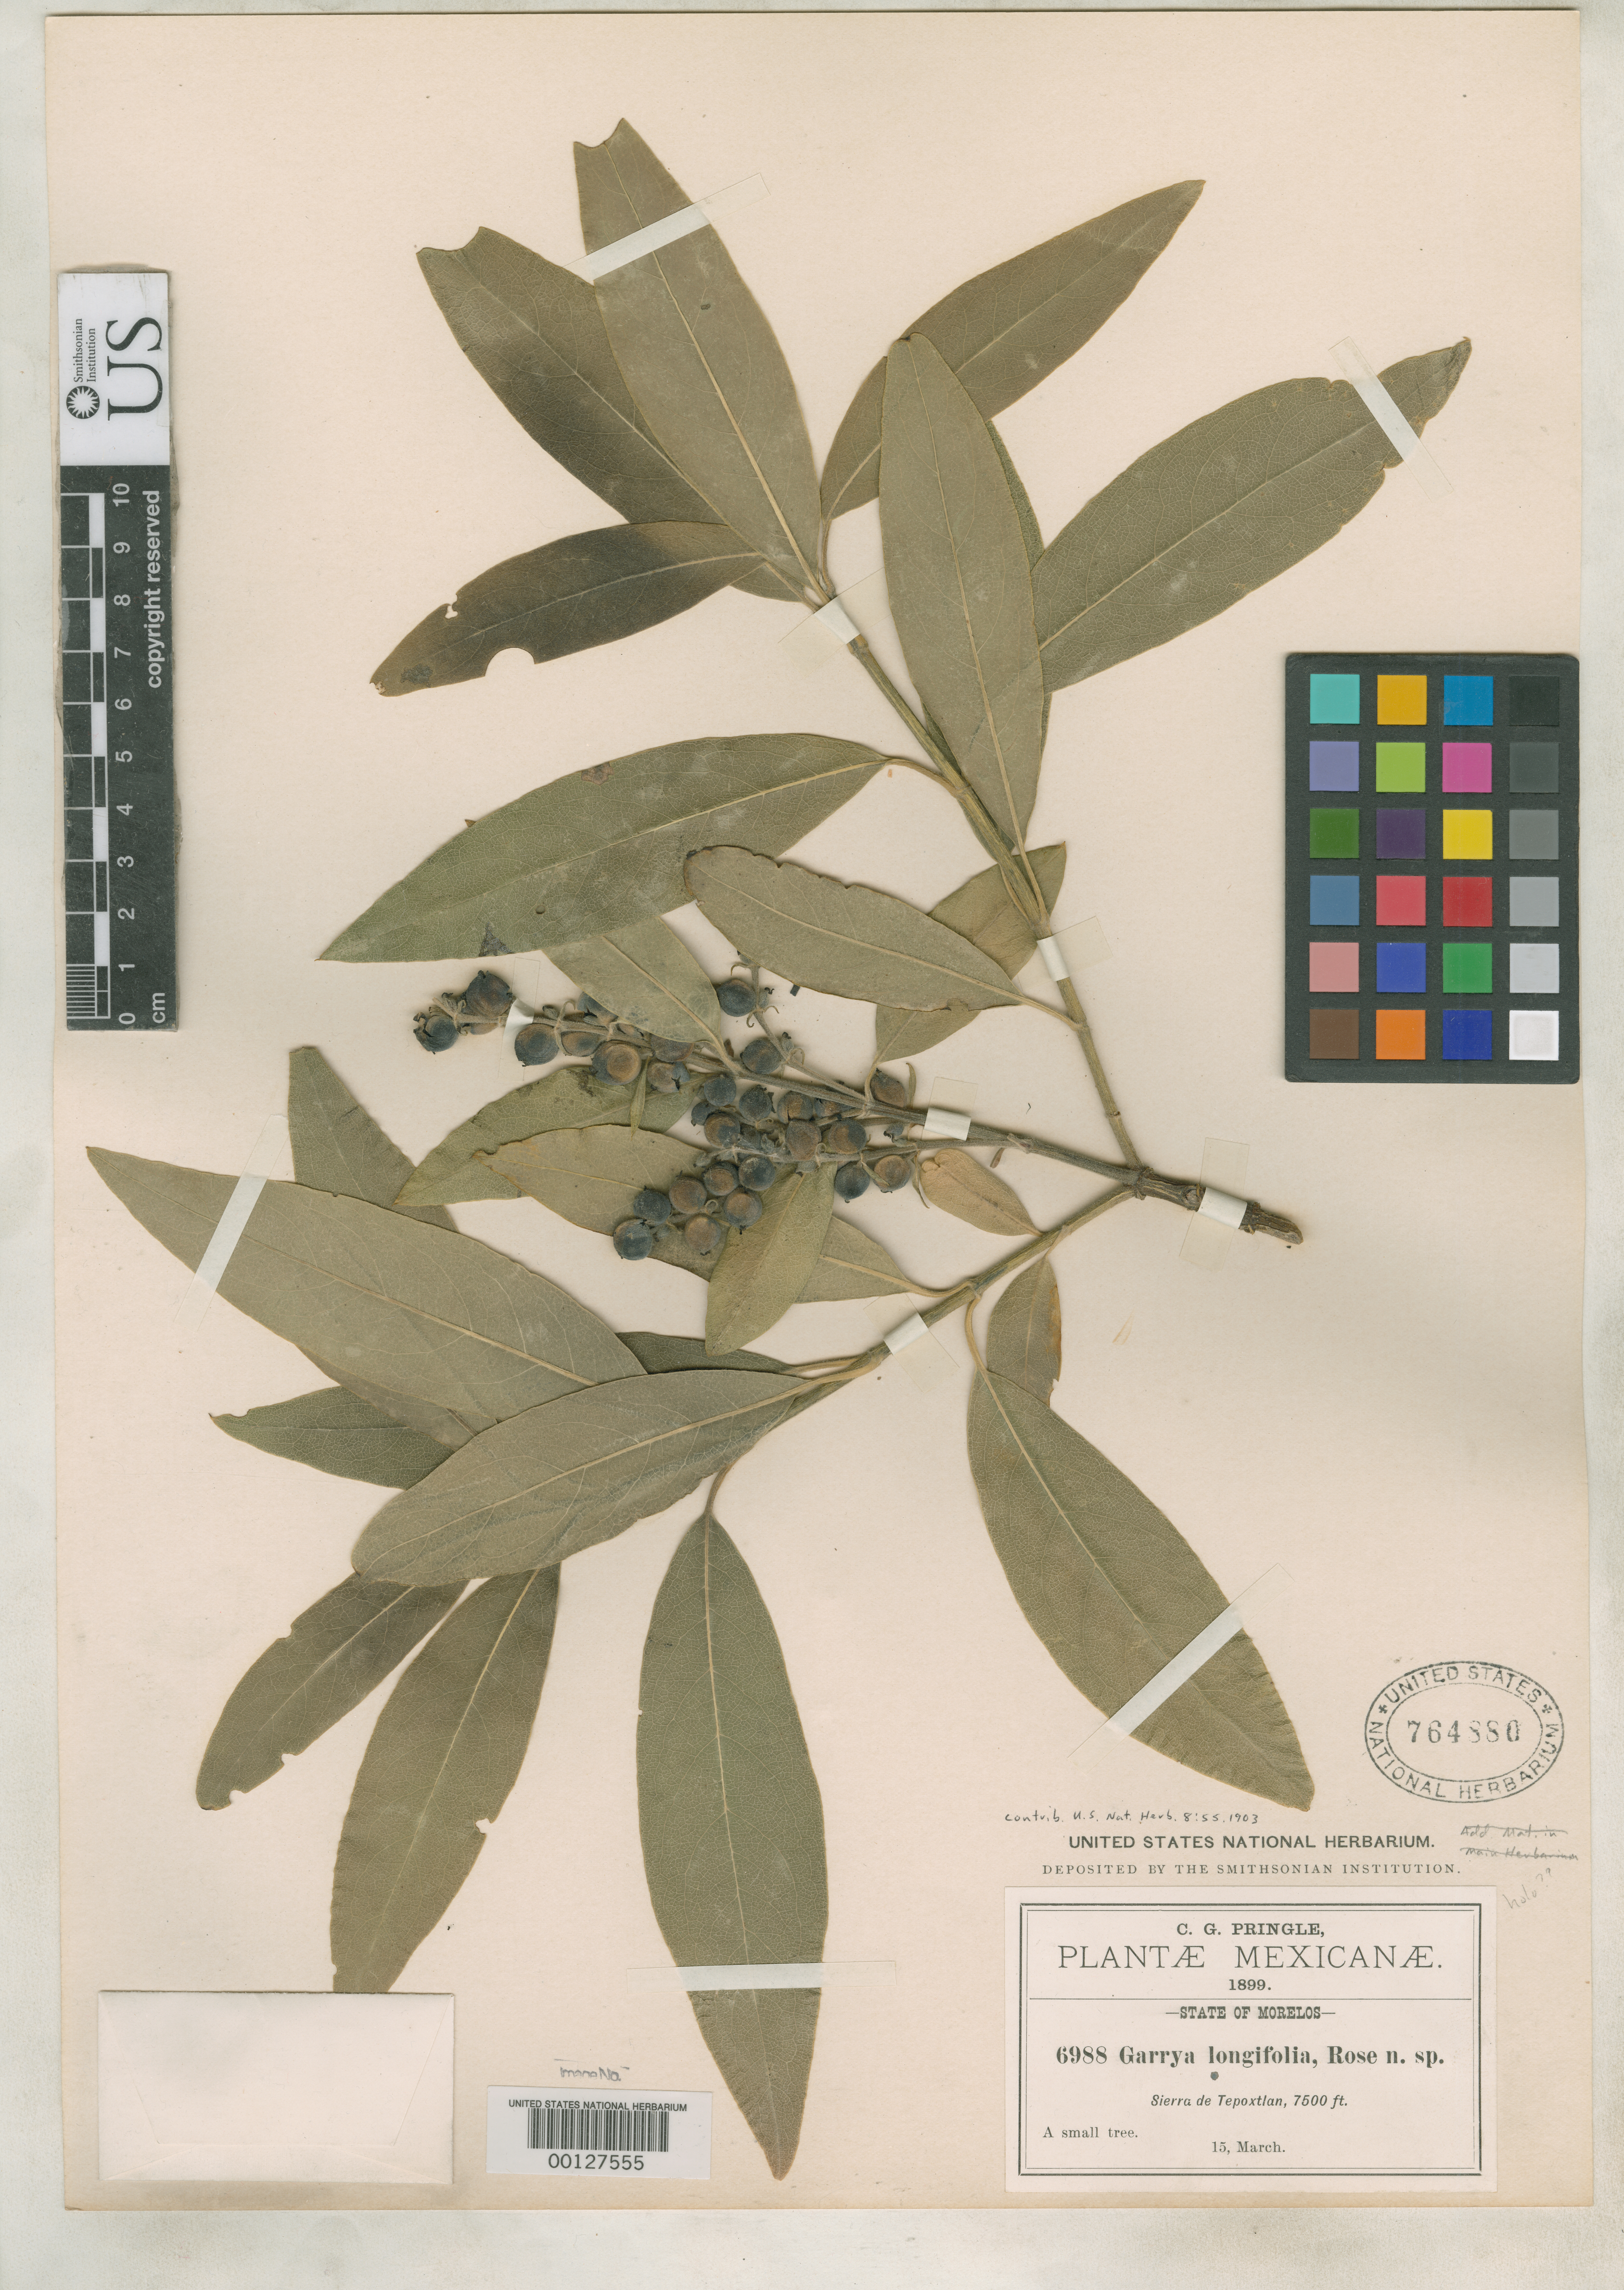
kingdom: Plantae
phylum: Tracheophyta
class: Magnoliopsida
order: Garryales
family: Garryaceae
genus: Garrya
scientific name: Garrya longifolia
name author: Rose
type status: Holotype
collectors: C. G. Pringle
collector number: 6988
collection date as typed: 15 Mar 1899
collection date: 1899-03-15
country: Mexico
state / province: Morelos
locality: Sierra de Tepaxtlan.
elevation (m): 2250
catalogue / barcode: US 764880